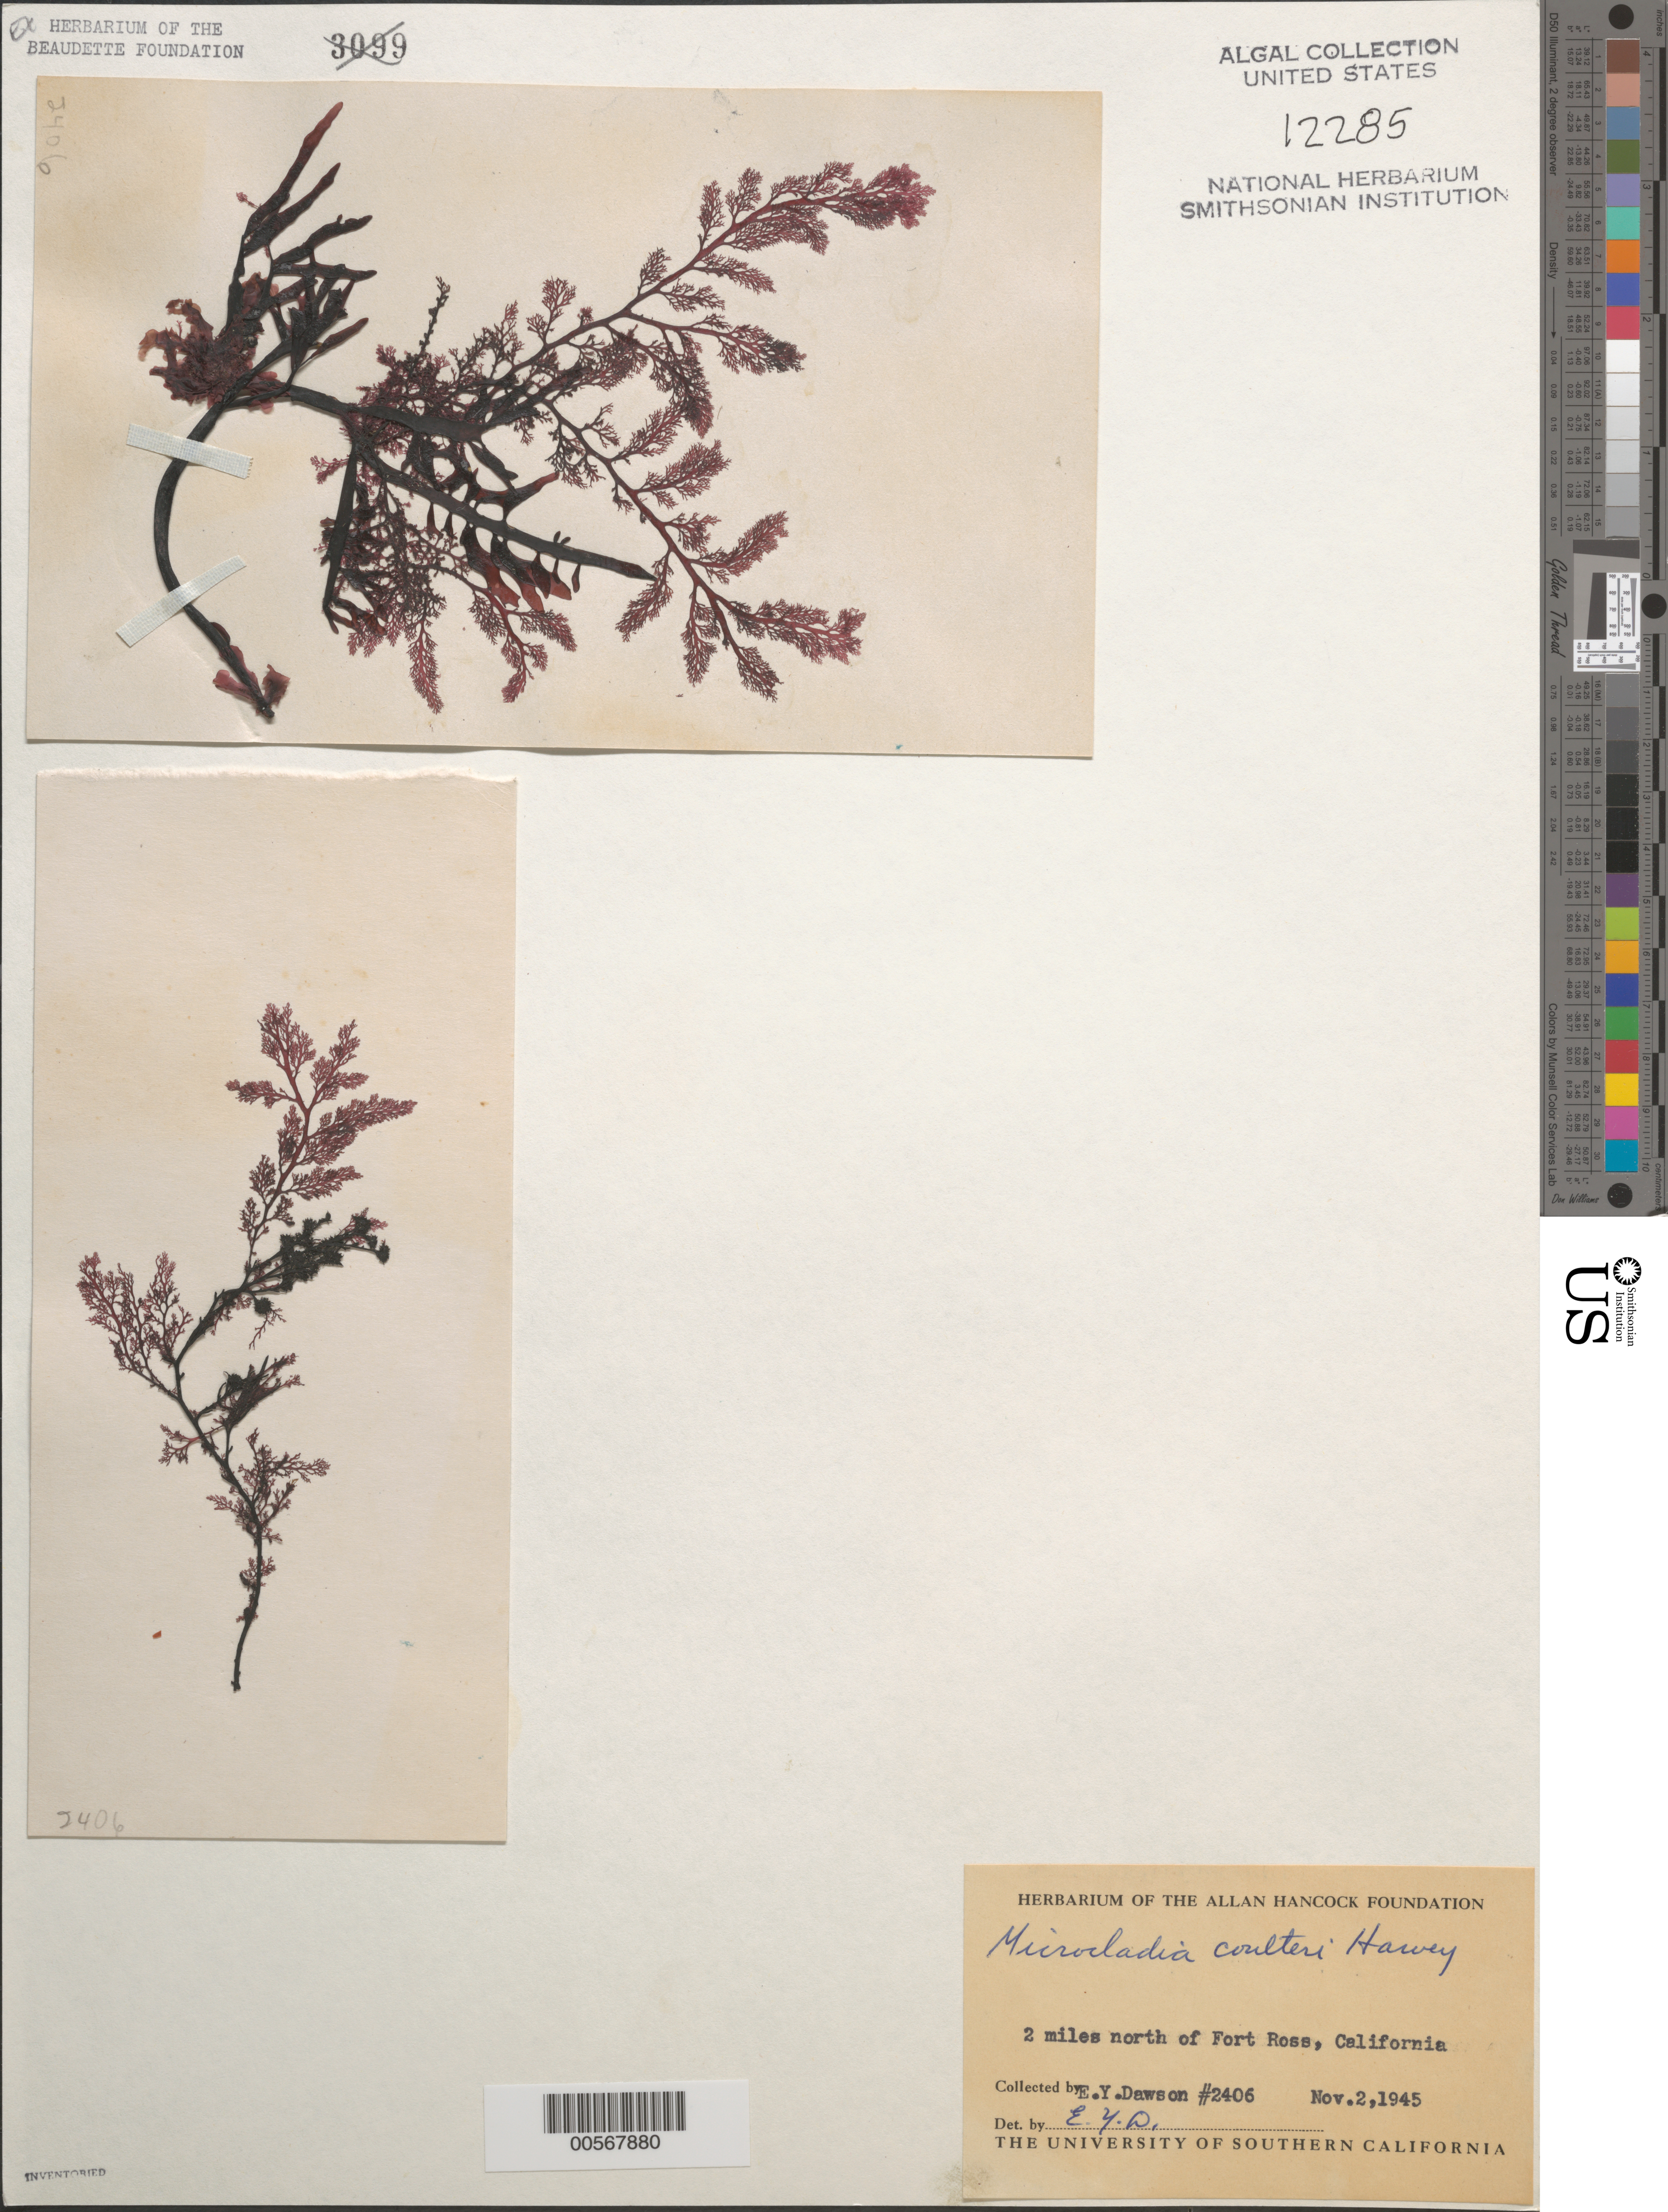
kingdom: Plantae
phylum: Rhodophyta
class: Florideophyceae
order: Ceramiales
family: Ceramiaceae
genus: Microcladia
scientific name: Microcladia coulteri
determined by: Dawson, E. Y.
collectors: E. Y. Dawson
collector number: EYD 2406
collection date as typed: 02 Nov 1945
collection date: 1945-11-02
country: United States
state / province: California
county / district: Sonoma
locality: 2 miles north of Fort Ross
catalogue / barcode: US 12285